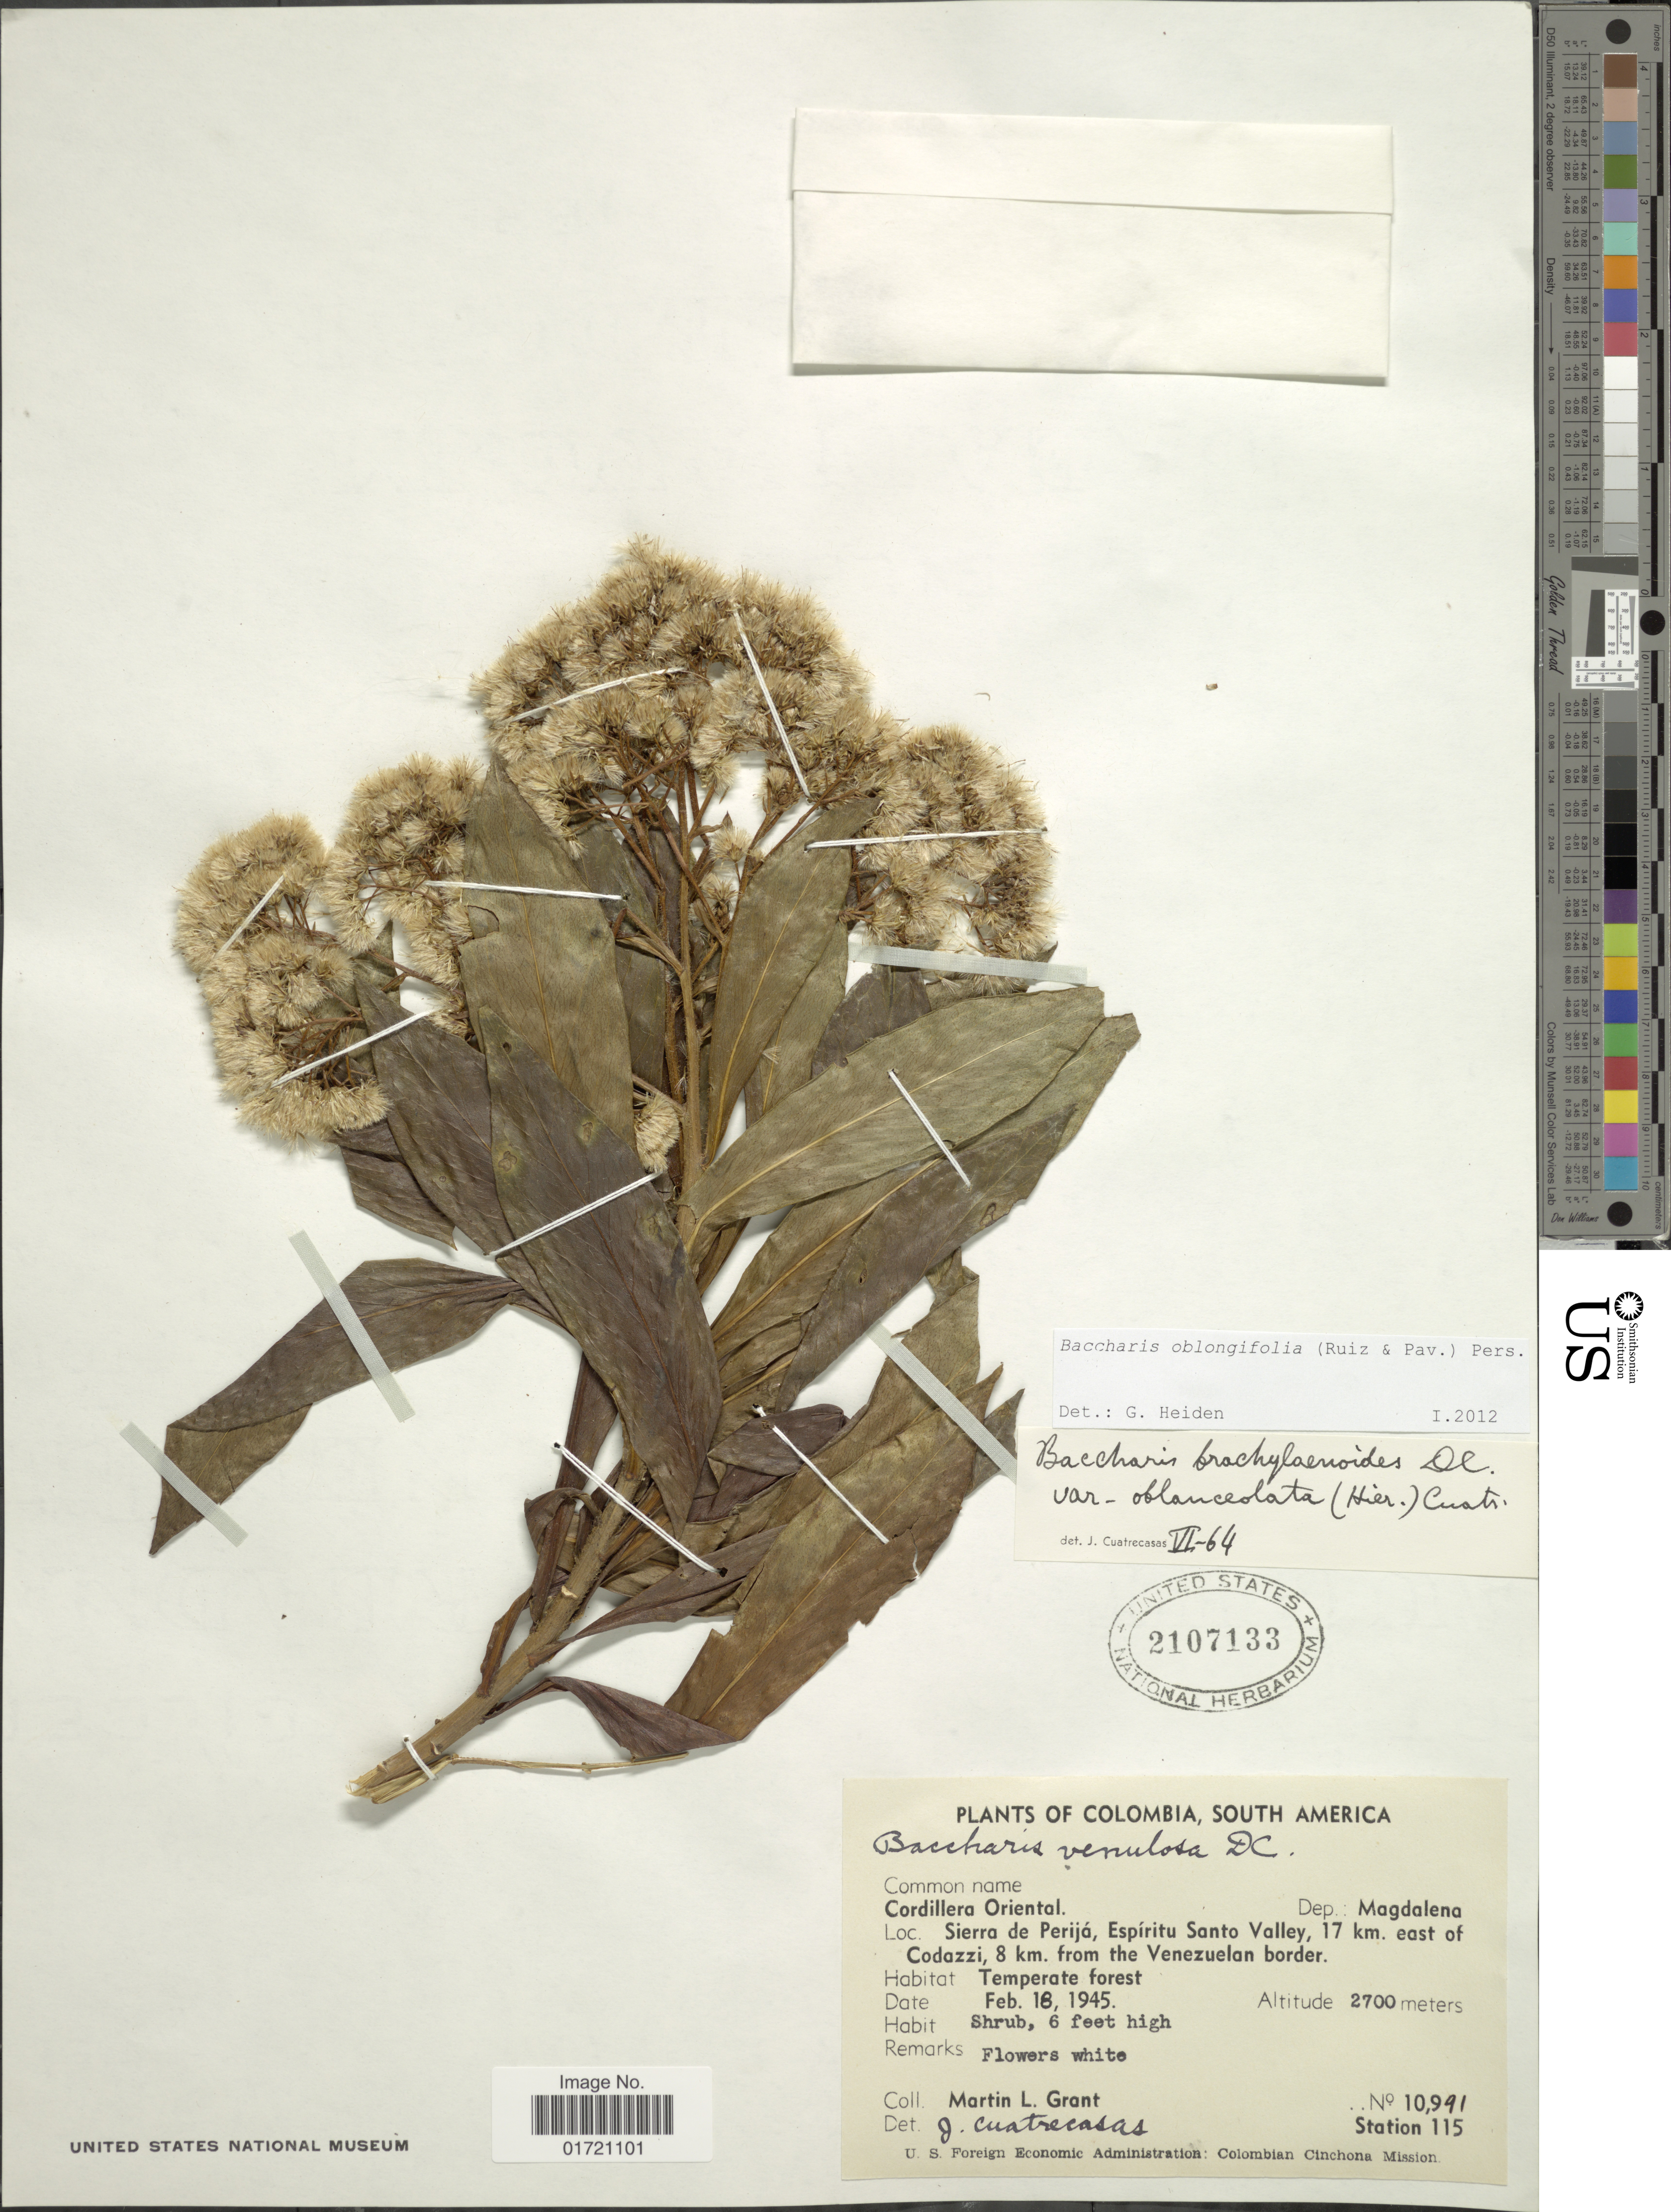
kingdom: Plantae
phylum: Tracheophyta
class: Magnoliopsida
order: Asterales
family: Asteraceae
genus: Baccharis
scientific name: Baccharis oblongifolia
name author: (Ruiz & Pav.) Pers.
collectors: M. L. Grant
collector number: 10991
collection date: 1945-02-18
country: Colombia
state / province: Magdalena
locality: Cordillera Oriental. Dep.: Magdalena. Sierra de Perijá, Espíritu Santo Valley, 17 km. east of Codazzi, 8 km. from the Venezuelan border.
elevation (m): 2700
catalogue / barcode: US 2107133